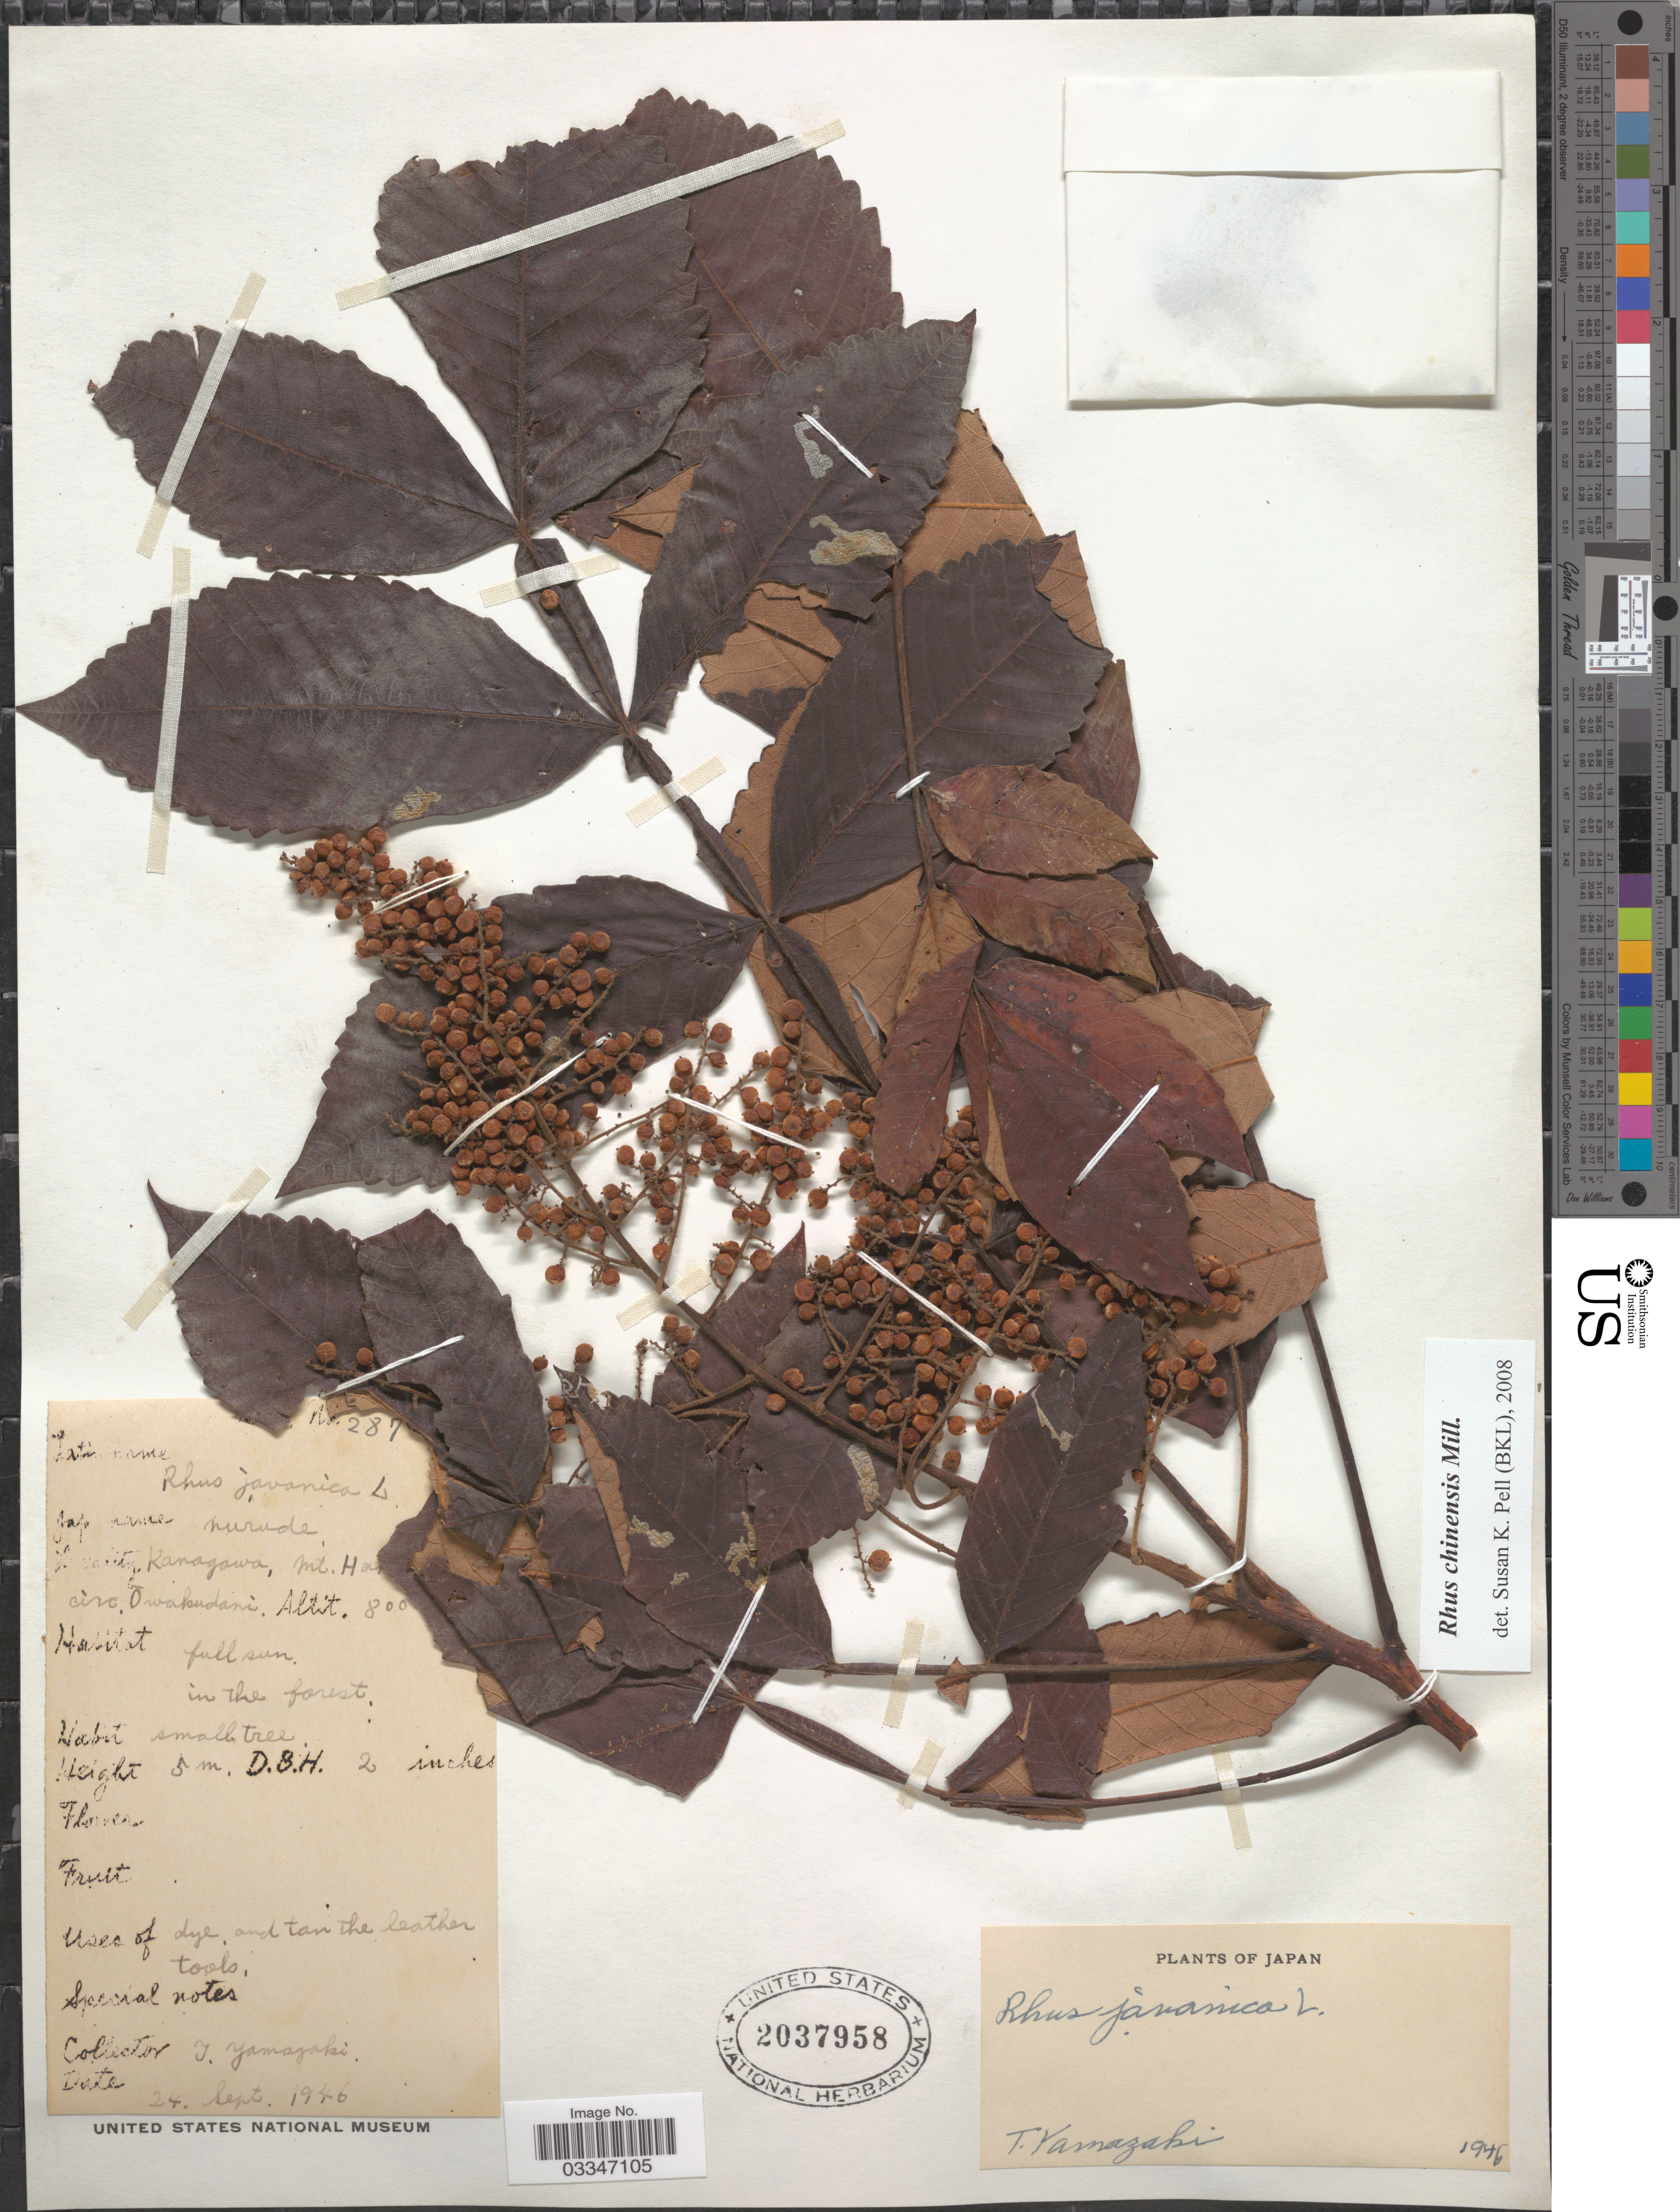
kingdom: Plantae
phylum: Tracheophyta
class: Magnoliopsida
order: Sapindales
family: Anacardiaceae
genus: Rhus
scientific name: Rhus chinensis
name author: Mill.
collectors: T. Yamazaki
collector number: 287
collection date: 1946-09-24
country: Japan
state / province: Kanagawa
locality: Mt. Ha [illegible text] circ. Owakudani.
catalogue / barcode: US 2037958